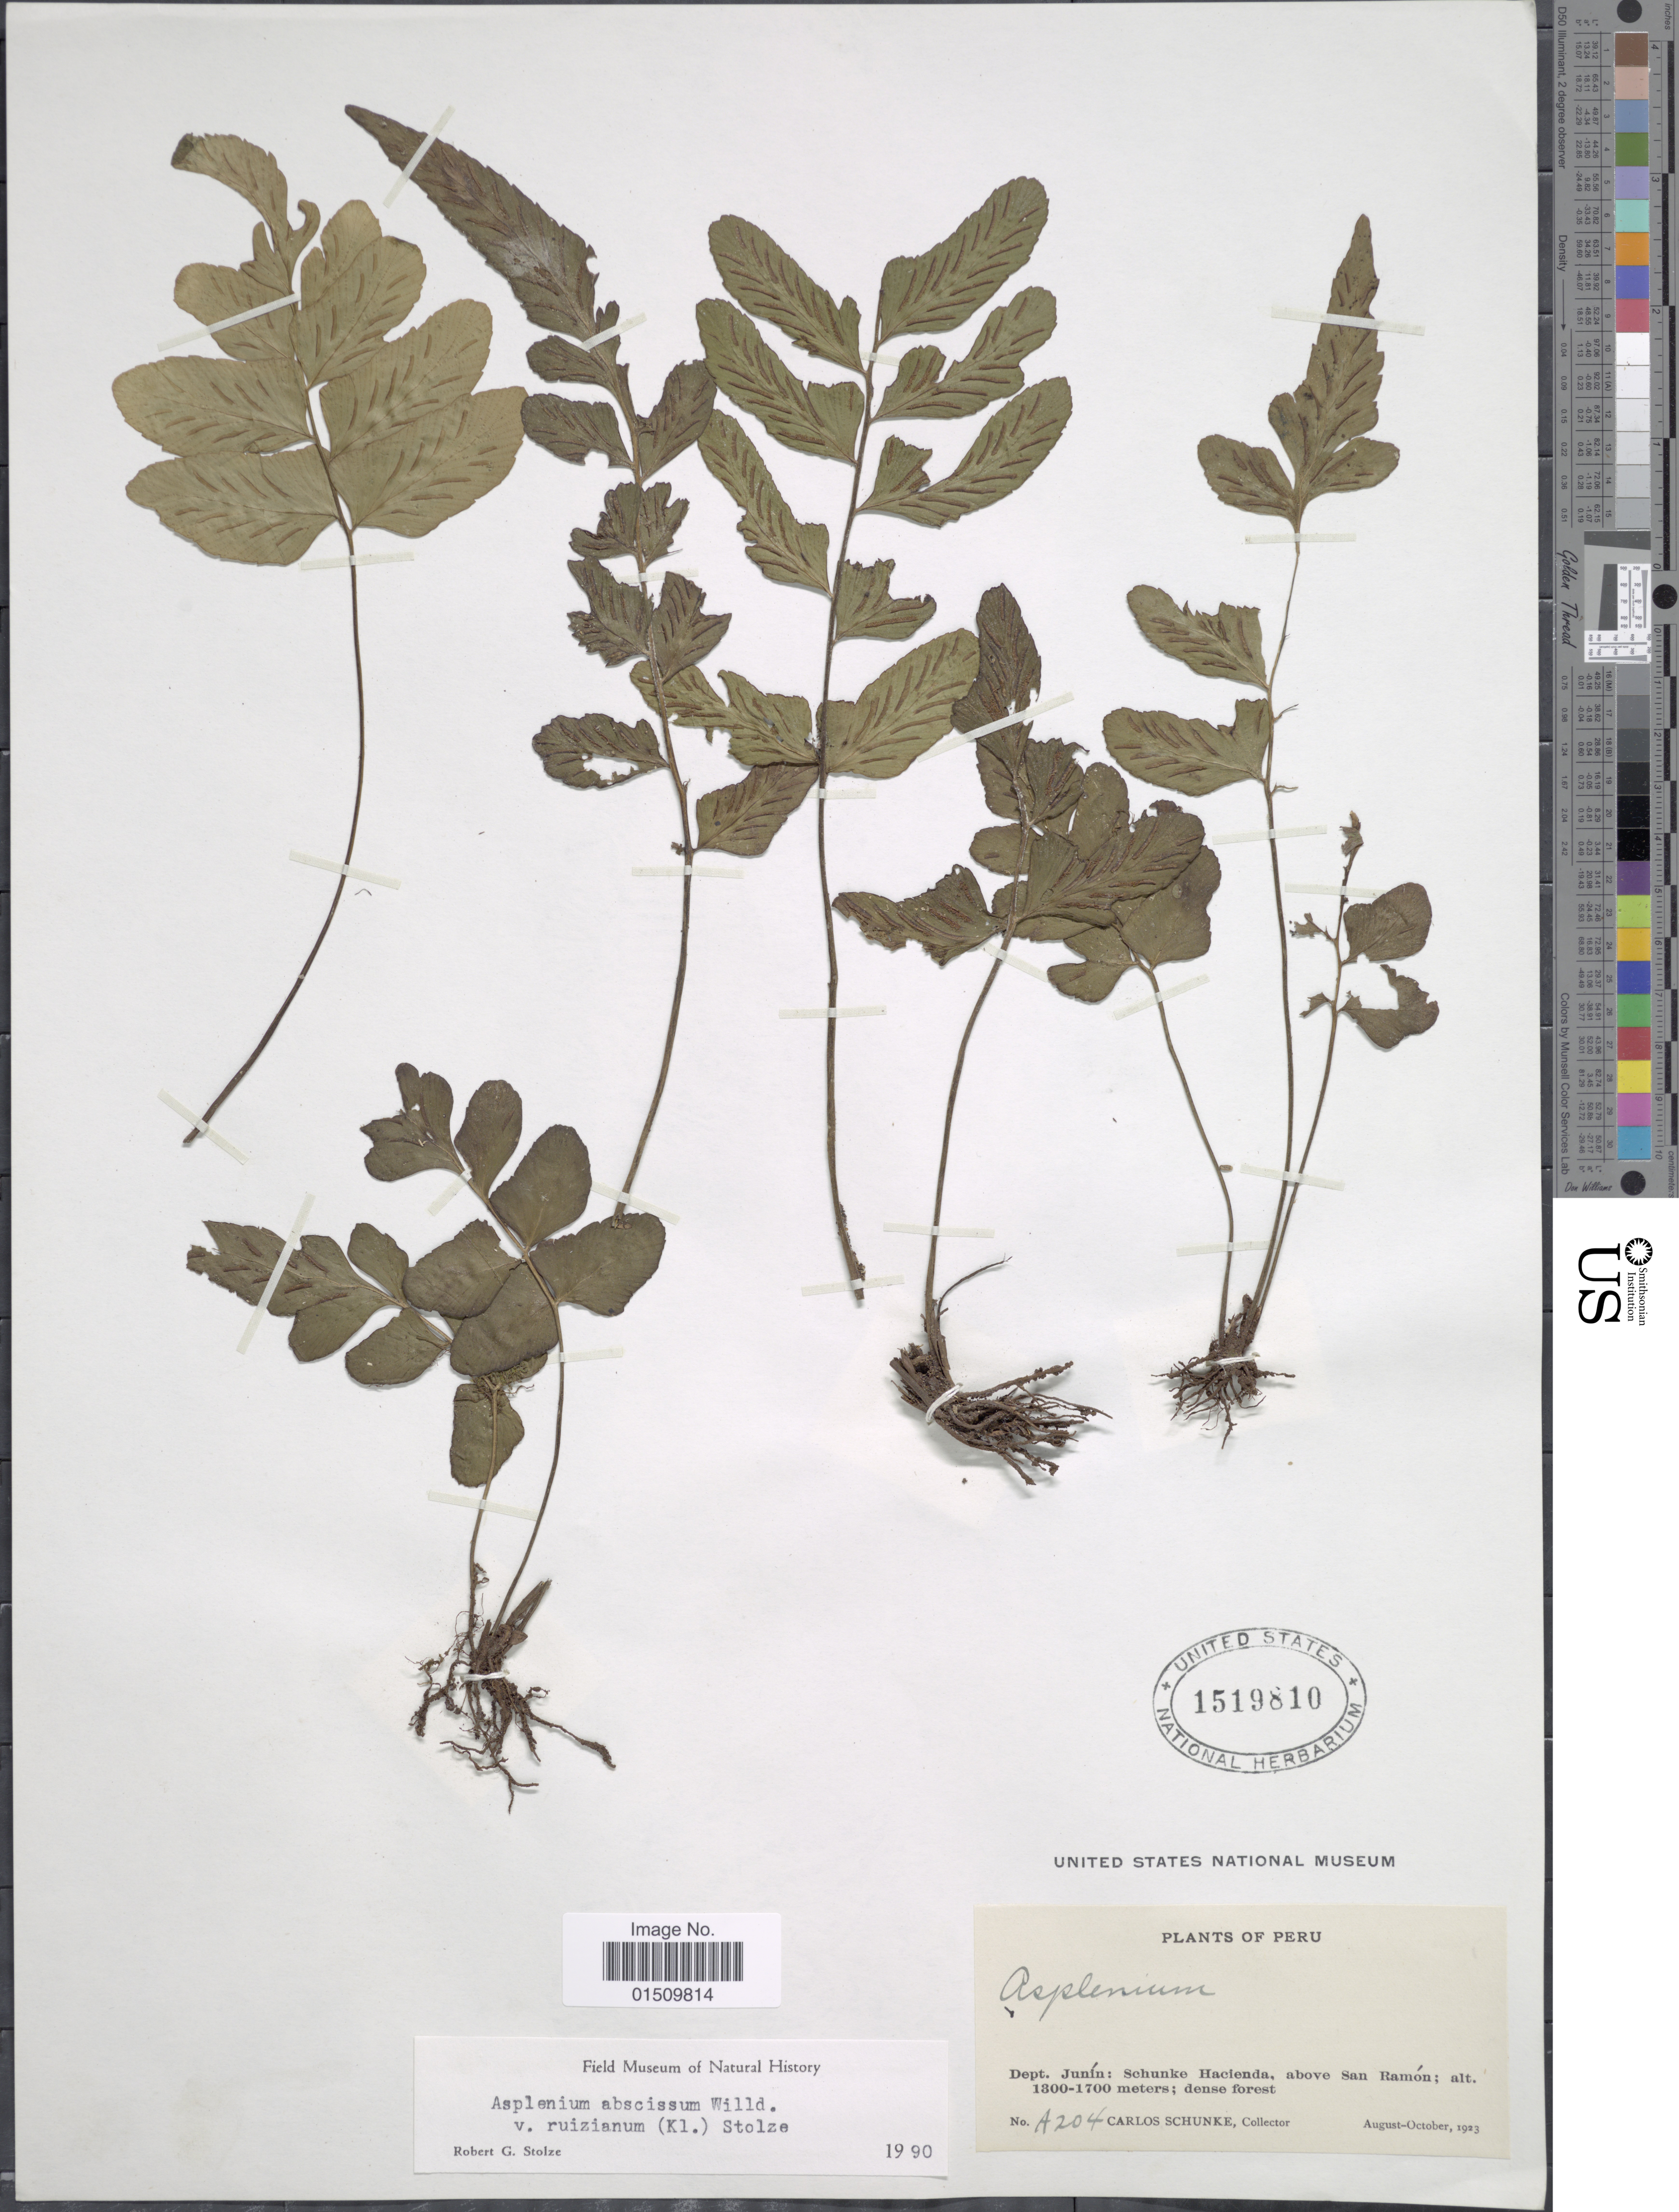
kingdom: Plantae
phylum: Tracheophyta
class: Polypodiopsida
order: Polypodiales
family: Aspleniaceae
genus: Asplenium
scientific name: Asplenium abscissum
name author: Willd.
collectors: C. Schunke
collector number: A204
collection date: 1923-08/1923-10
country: Peru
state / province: Junín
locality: Peru, Dept. Junin: Schunke Hacienda, above San Ramon.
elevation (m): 1300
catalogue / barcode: US 1519810